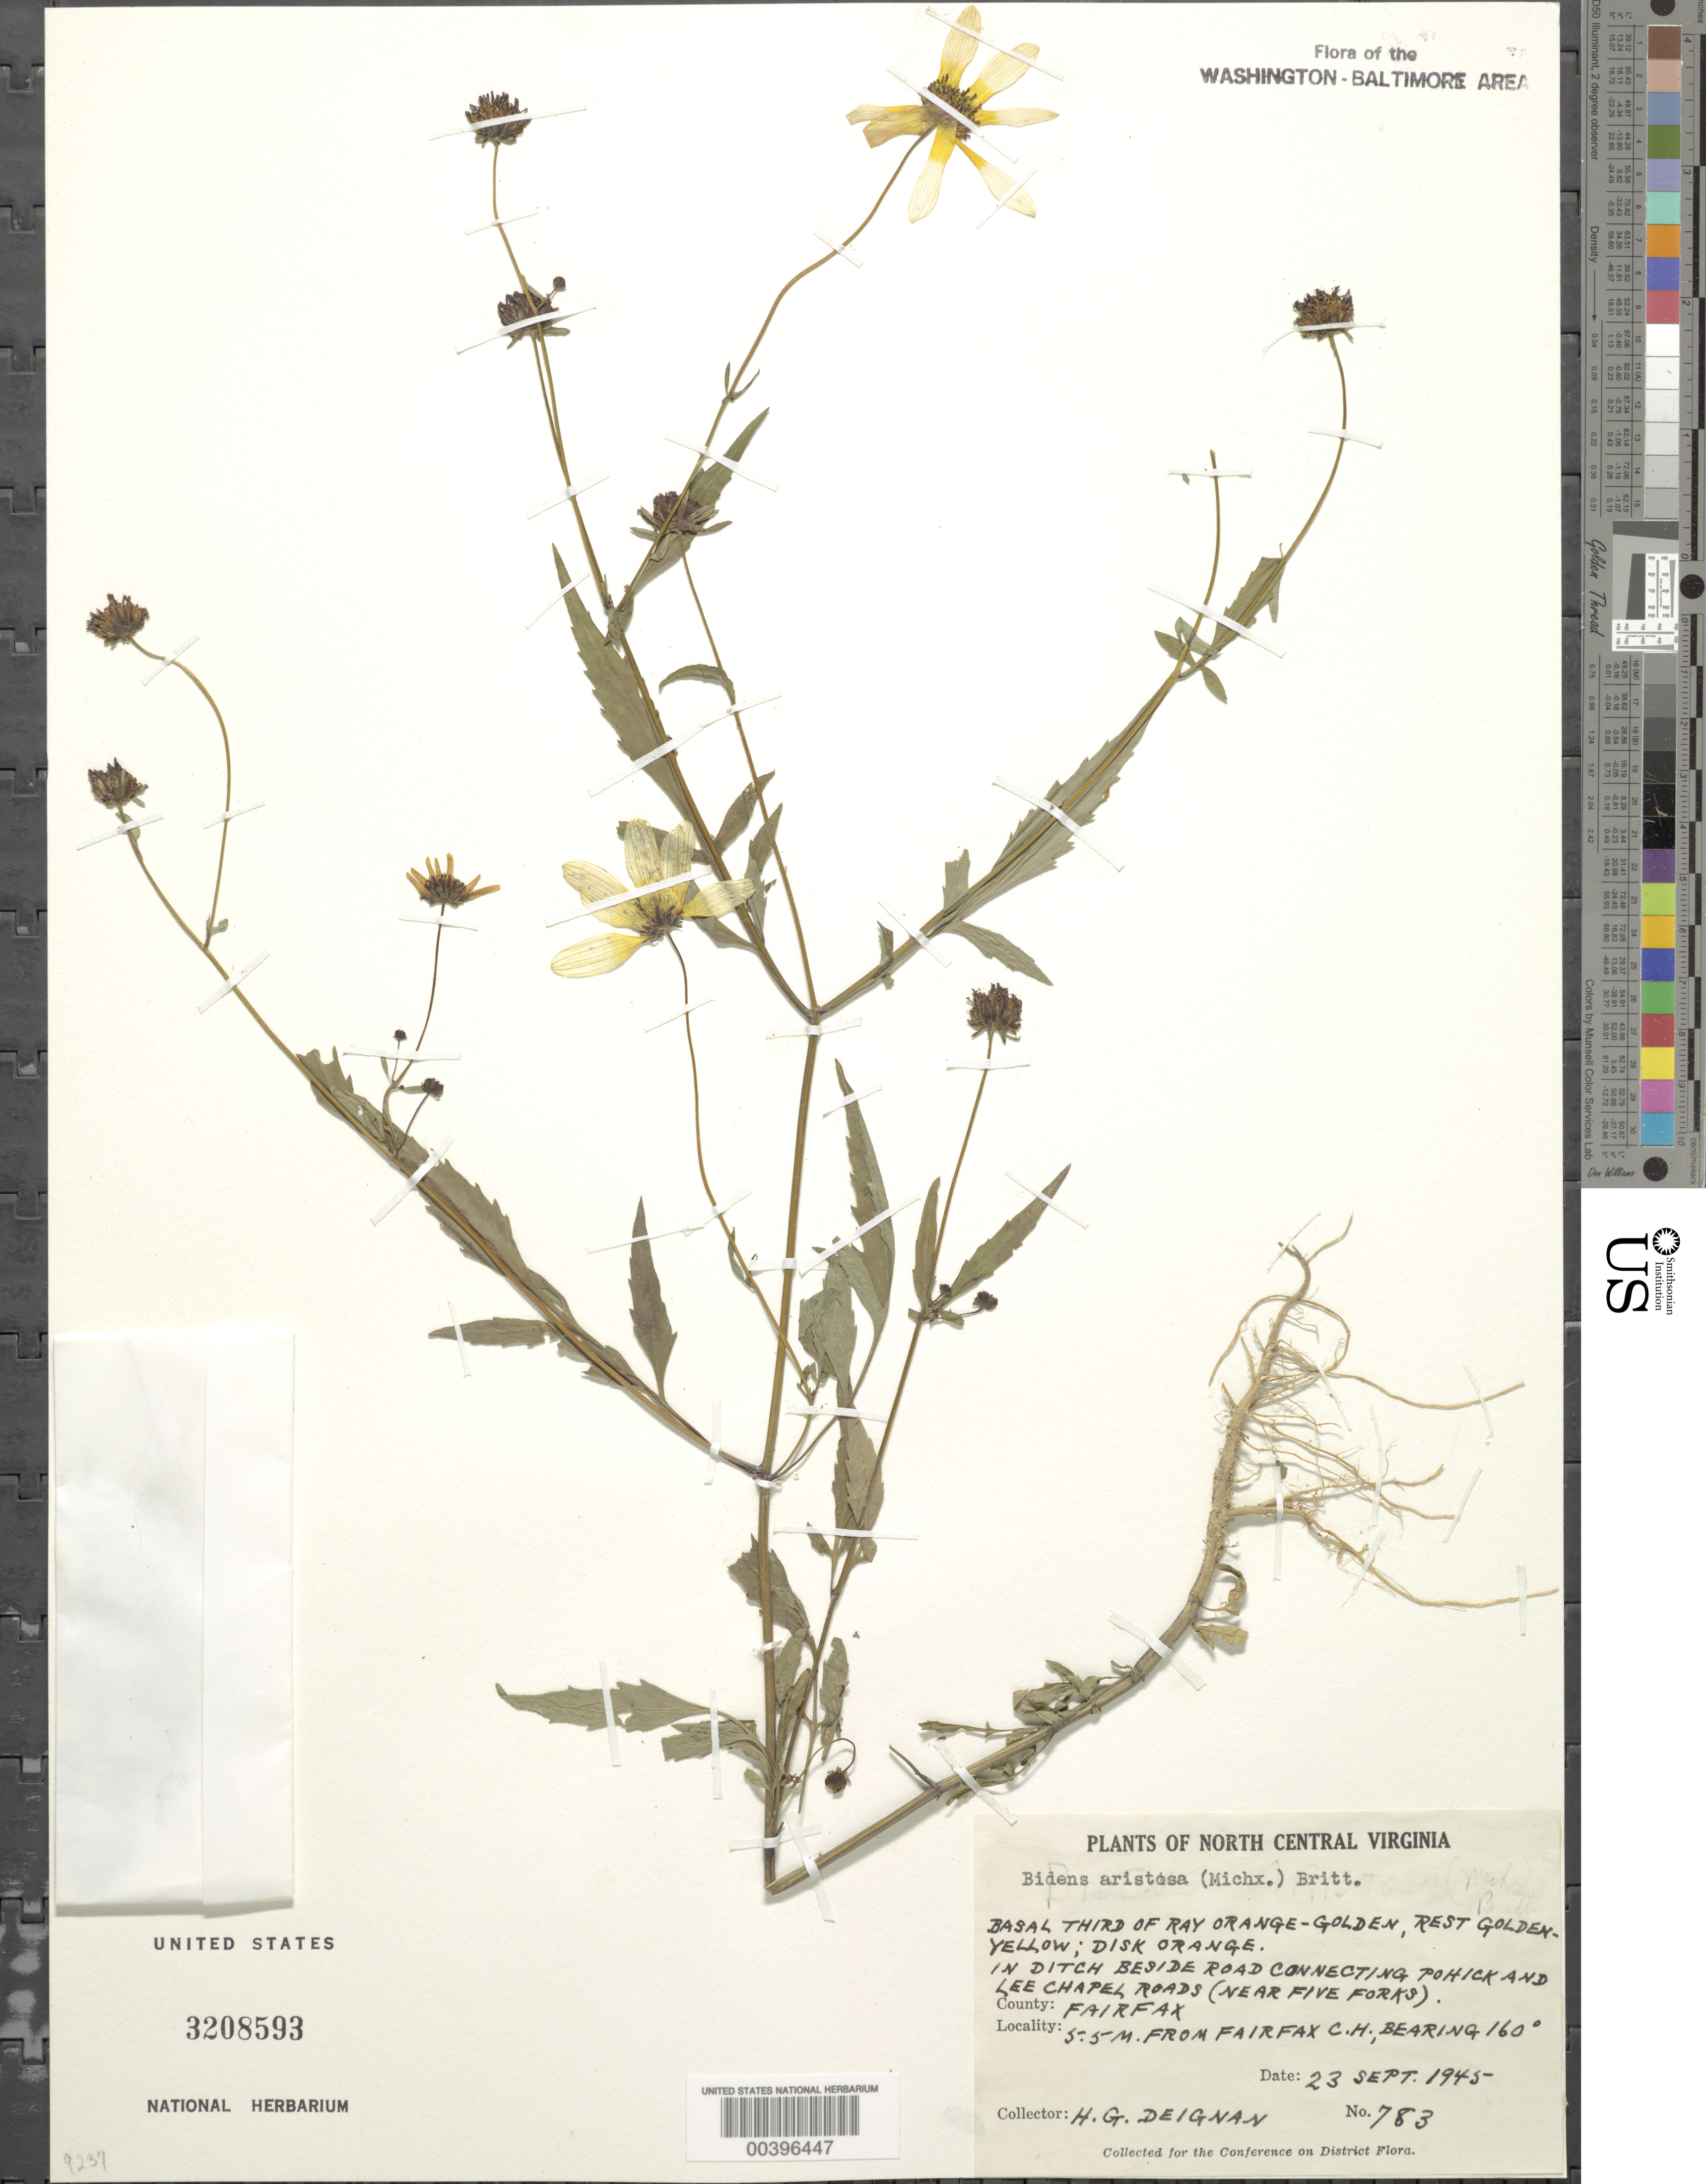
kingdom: Plantae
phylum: Tracheophyta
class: Magnoliopsida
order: Asterales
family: Asteraceae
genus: Bidens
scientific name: Bidens aristosa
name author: (Michx.) Britton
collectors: H. Deignan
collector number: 783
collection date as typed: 23 Sep 1945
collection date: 1945-09-23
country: United States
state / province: Virginia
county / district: Fairfax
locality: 5.5 M from Fairfax County Court House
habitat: Low woods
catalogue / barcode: US 3208593